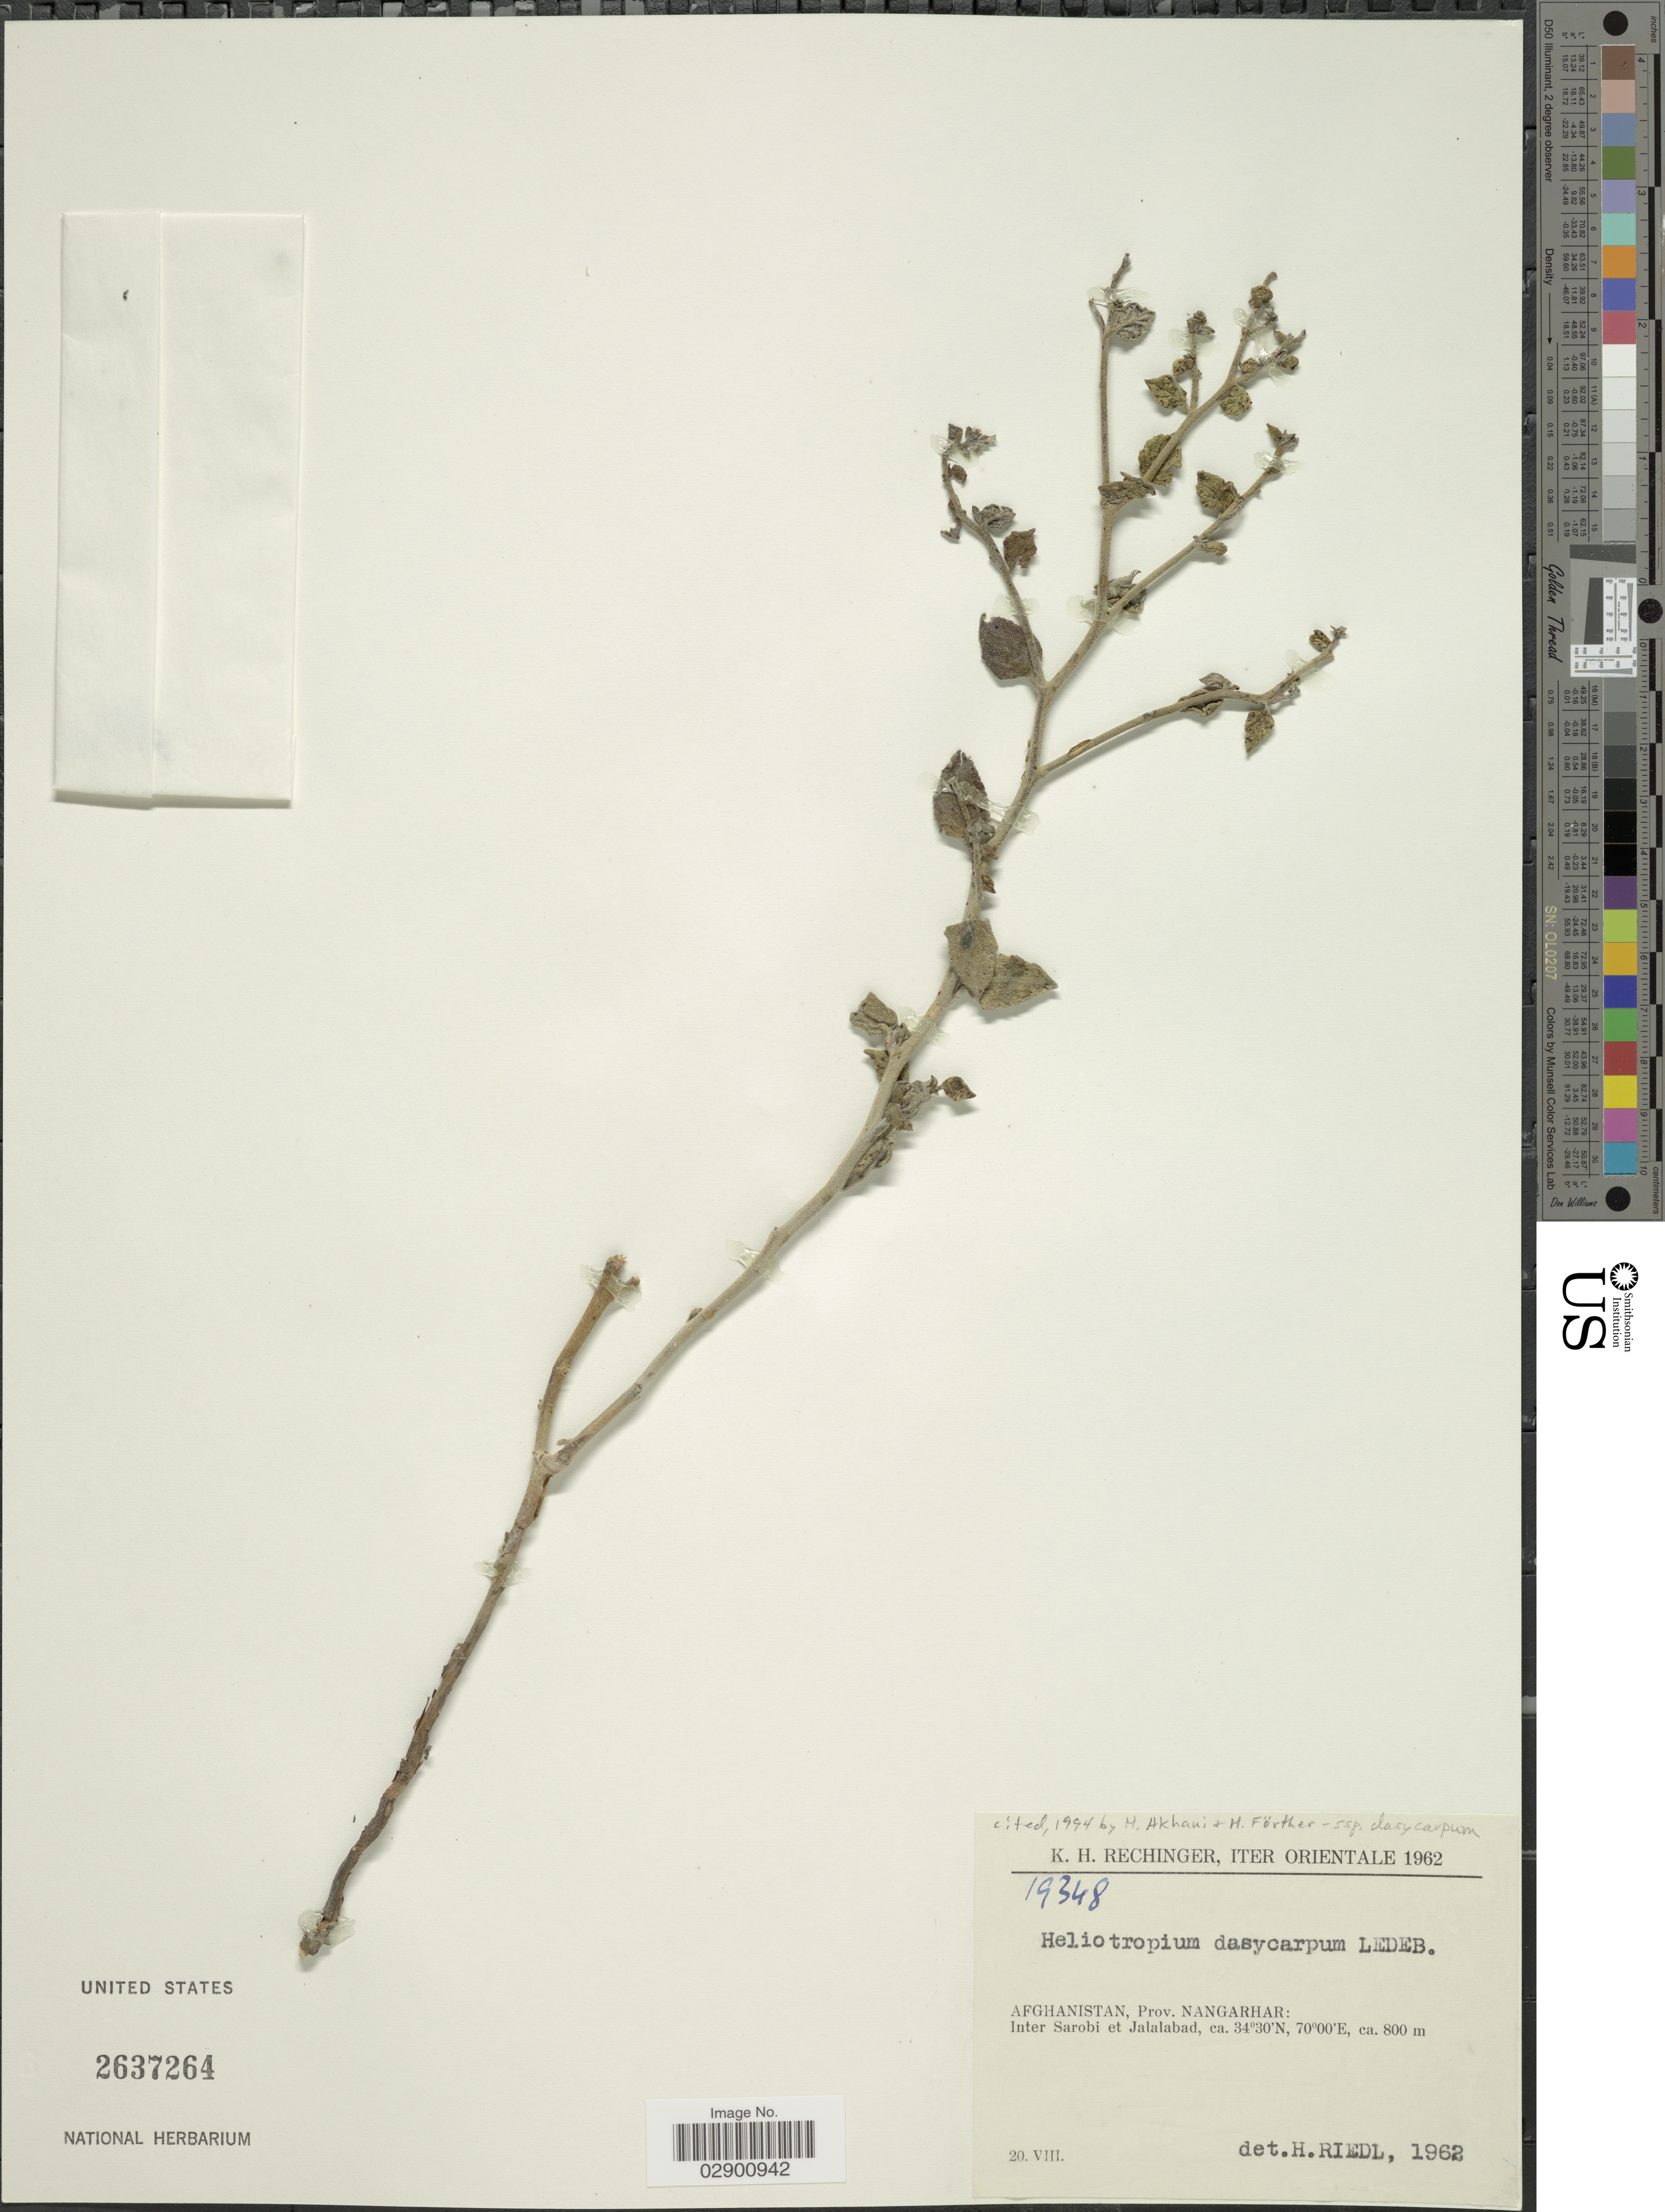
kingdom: Plantae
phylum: Tracheophyta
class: Magnoliopsida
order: Boraginales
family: Heliotropiaceae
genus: Heliotropium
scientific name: Heliotropium dasycarpum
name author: Ledeb.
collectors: K. H. Rechinger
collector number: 19348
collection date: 1962-08-20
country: Afghanistan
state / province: Nangrahar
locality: Iter Orientale. Prov. Nangarhar: Inter Sarobi et Jalalabad.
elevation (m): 800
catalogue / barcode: US 2637264